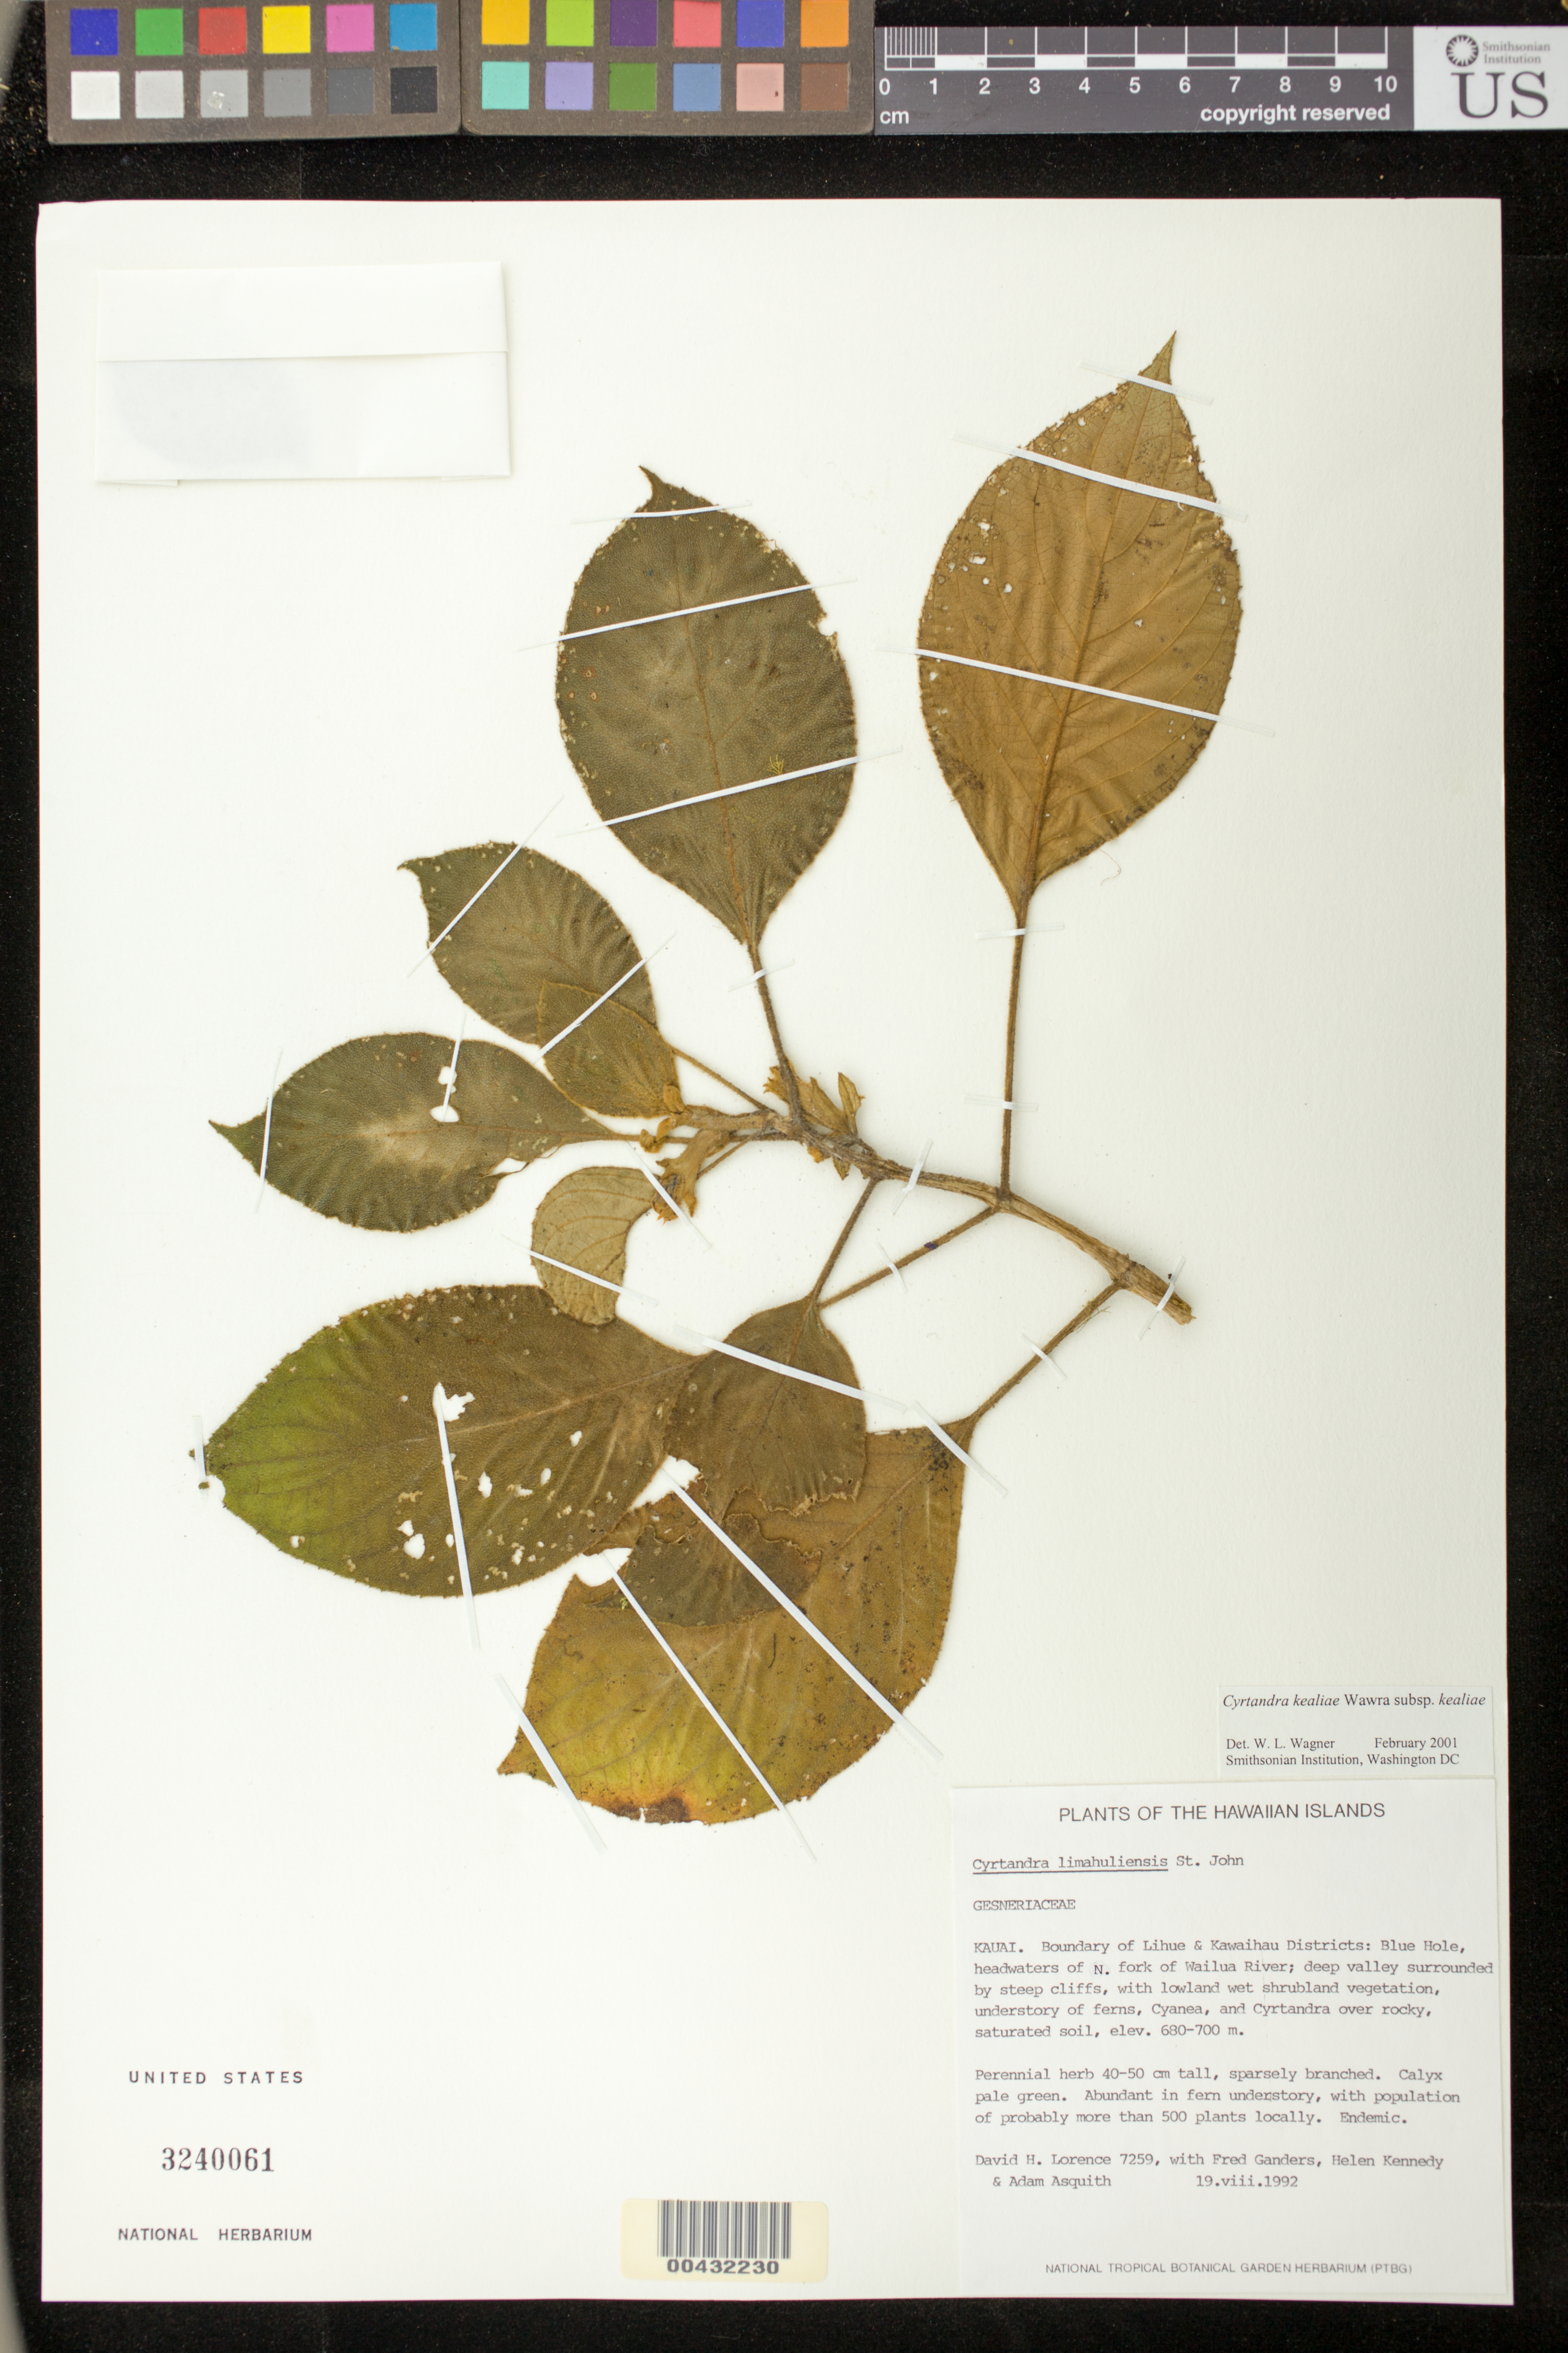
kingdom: Plantae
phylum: Tracheophyta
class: Magnoliopsida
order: Lamiales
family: Gesneriaceae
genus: Cyrtandra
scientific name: Cyrtandra kealiae subsp. kealiae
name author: Wawra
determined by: Wagner, W. L., (BOT), Smithsonian Institution - National Museum of Natural History (UNITED STATES)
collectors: D. Lorence, F. R. Ganders, H. Kennedy & A. Asquith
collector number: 7259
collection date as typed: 19 Aug 1992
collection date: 1992-08-19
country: United States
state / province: Hawaii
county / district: Kauai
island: Kaua'i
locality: Boundary of Lihue and Kawaihau districts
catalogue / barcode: US 3240061